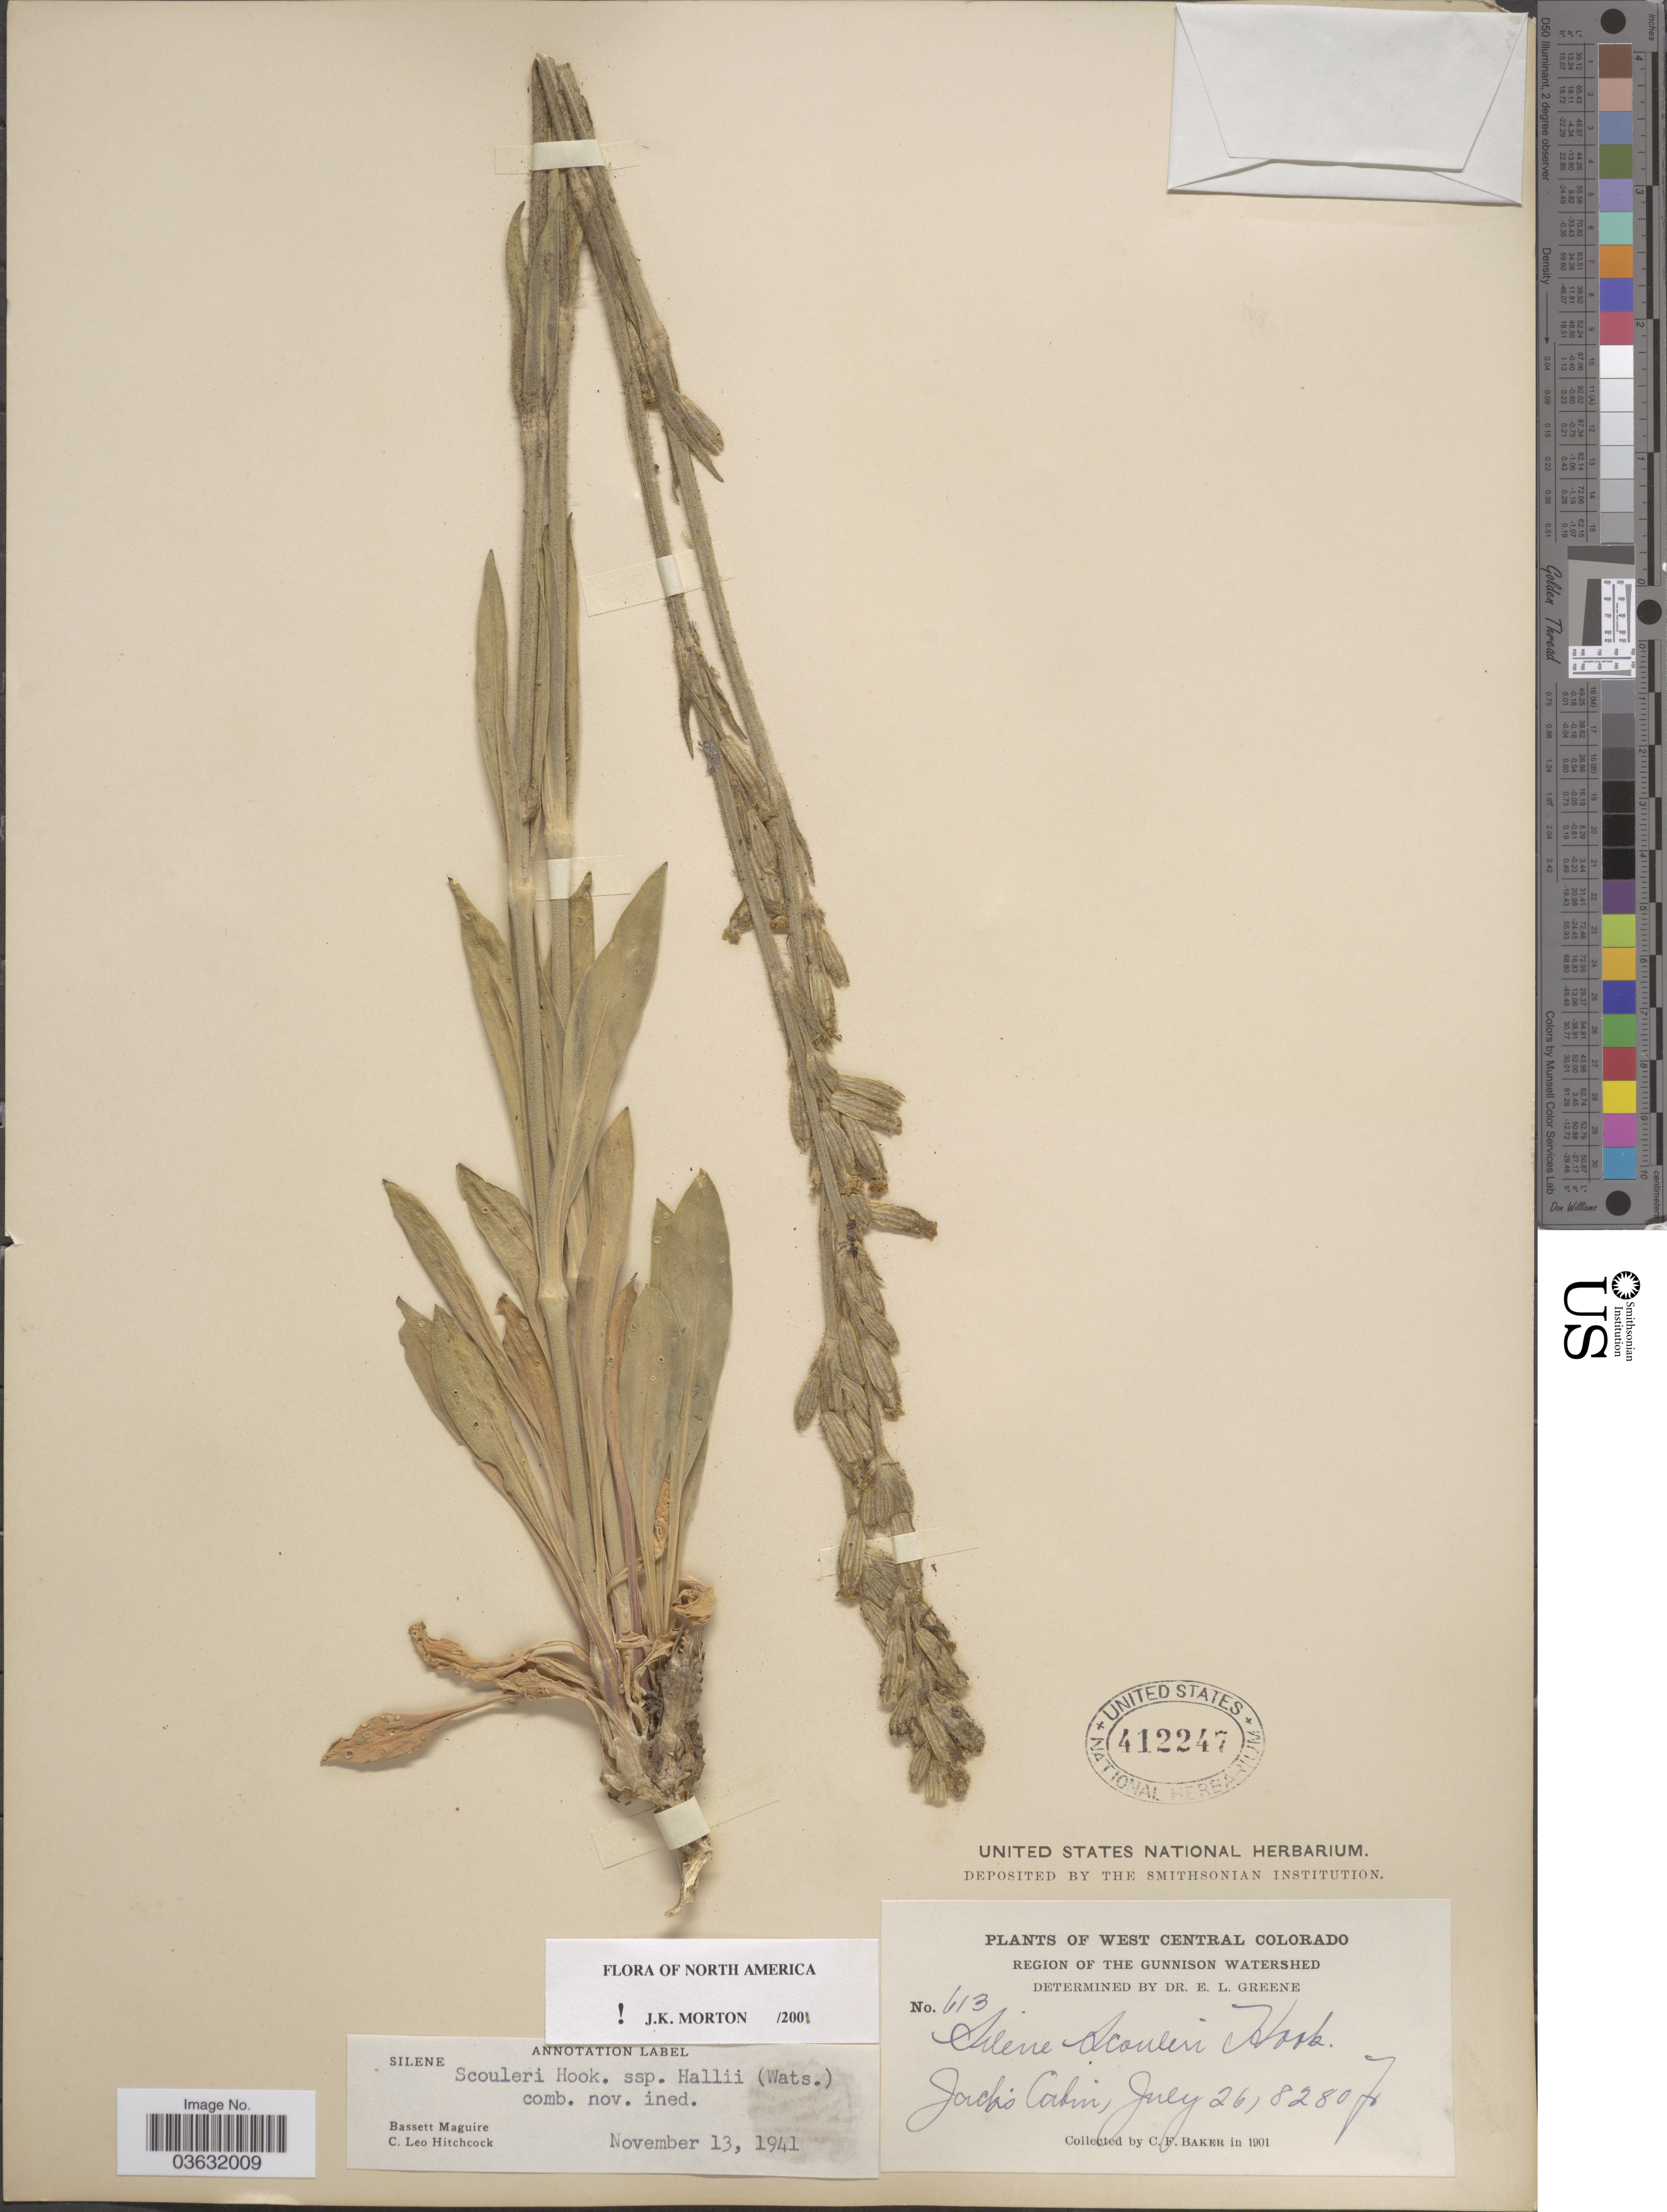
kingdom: Plantae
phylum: Tracheophyta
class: Magnoliopsida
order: Caryophyllales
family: Caryophyllaceae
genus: Silene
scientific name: Silene scouleri subsp. hallii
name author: (S. Watson) C.L. Hitchc. & Maguire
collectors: C. F. Baker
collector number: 613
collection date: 1901-07-26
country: United States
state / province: Colorado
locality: West Central Colorado. Region of the Gunnison Watershed. Jack's Cabin.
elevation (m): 2524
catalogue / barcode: US 412247